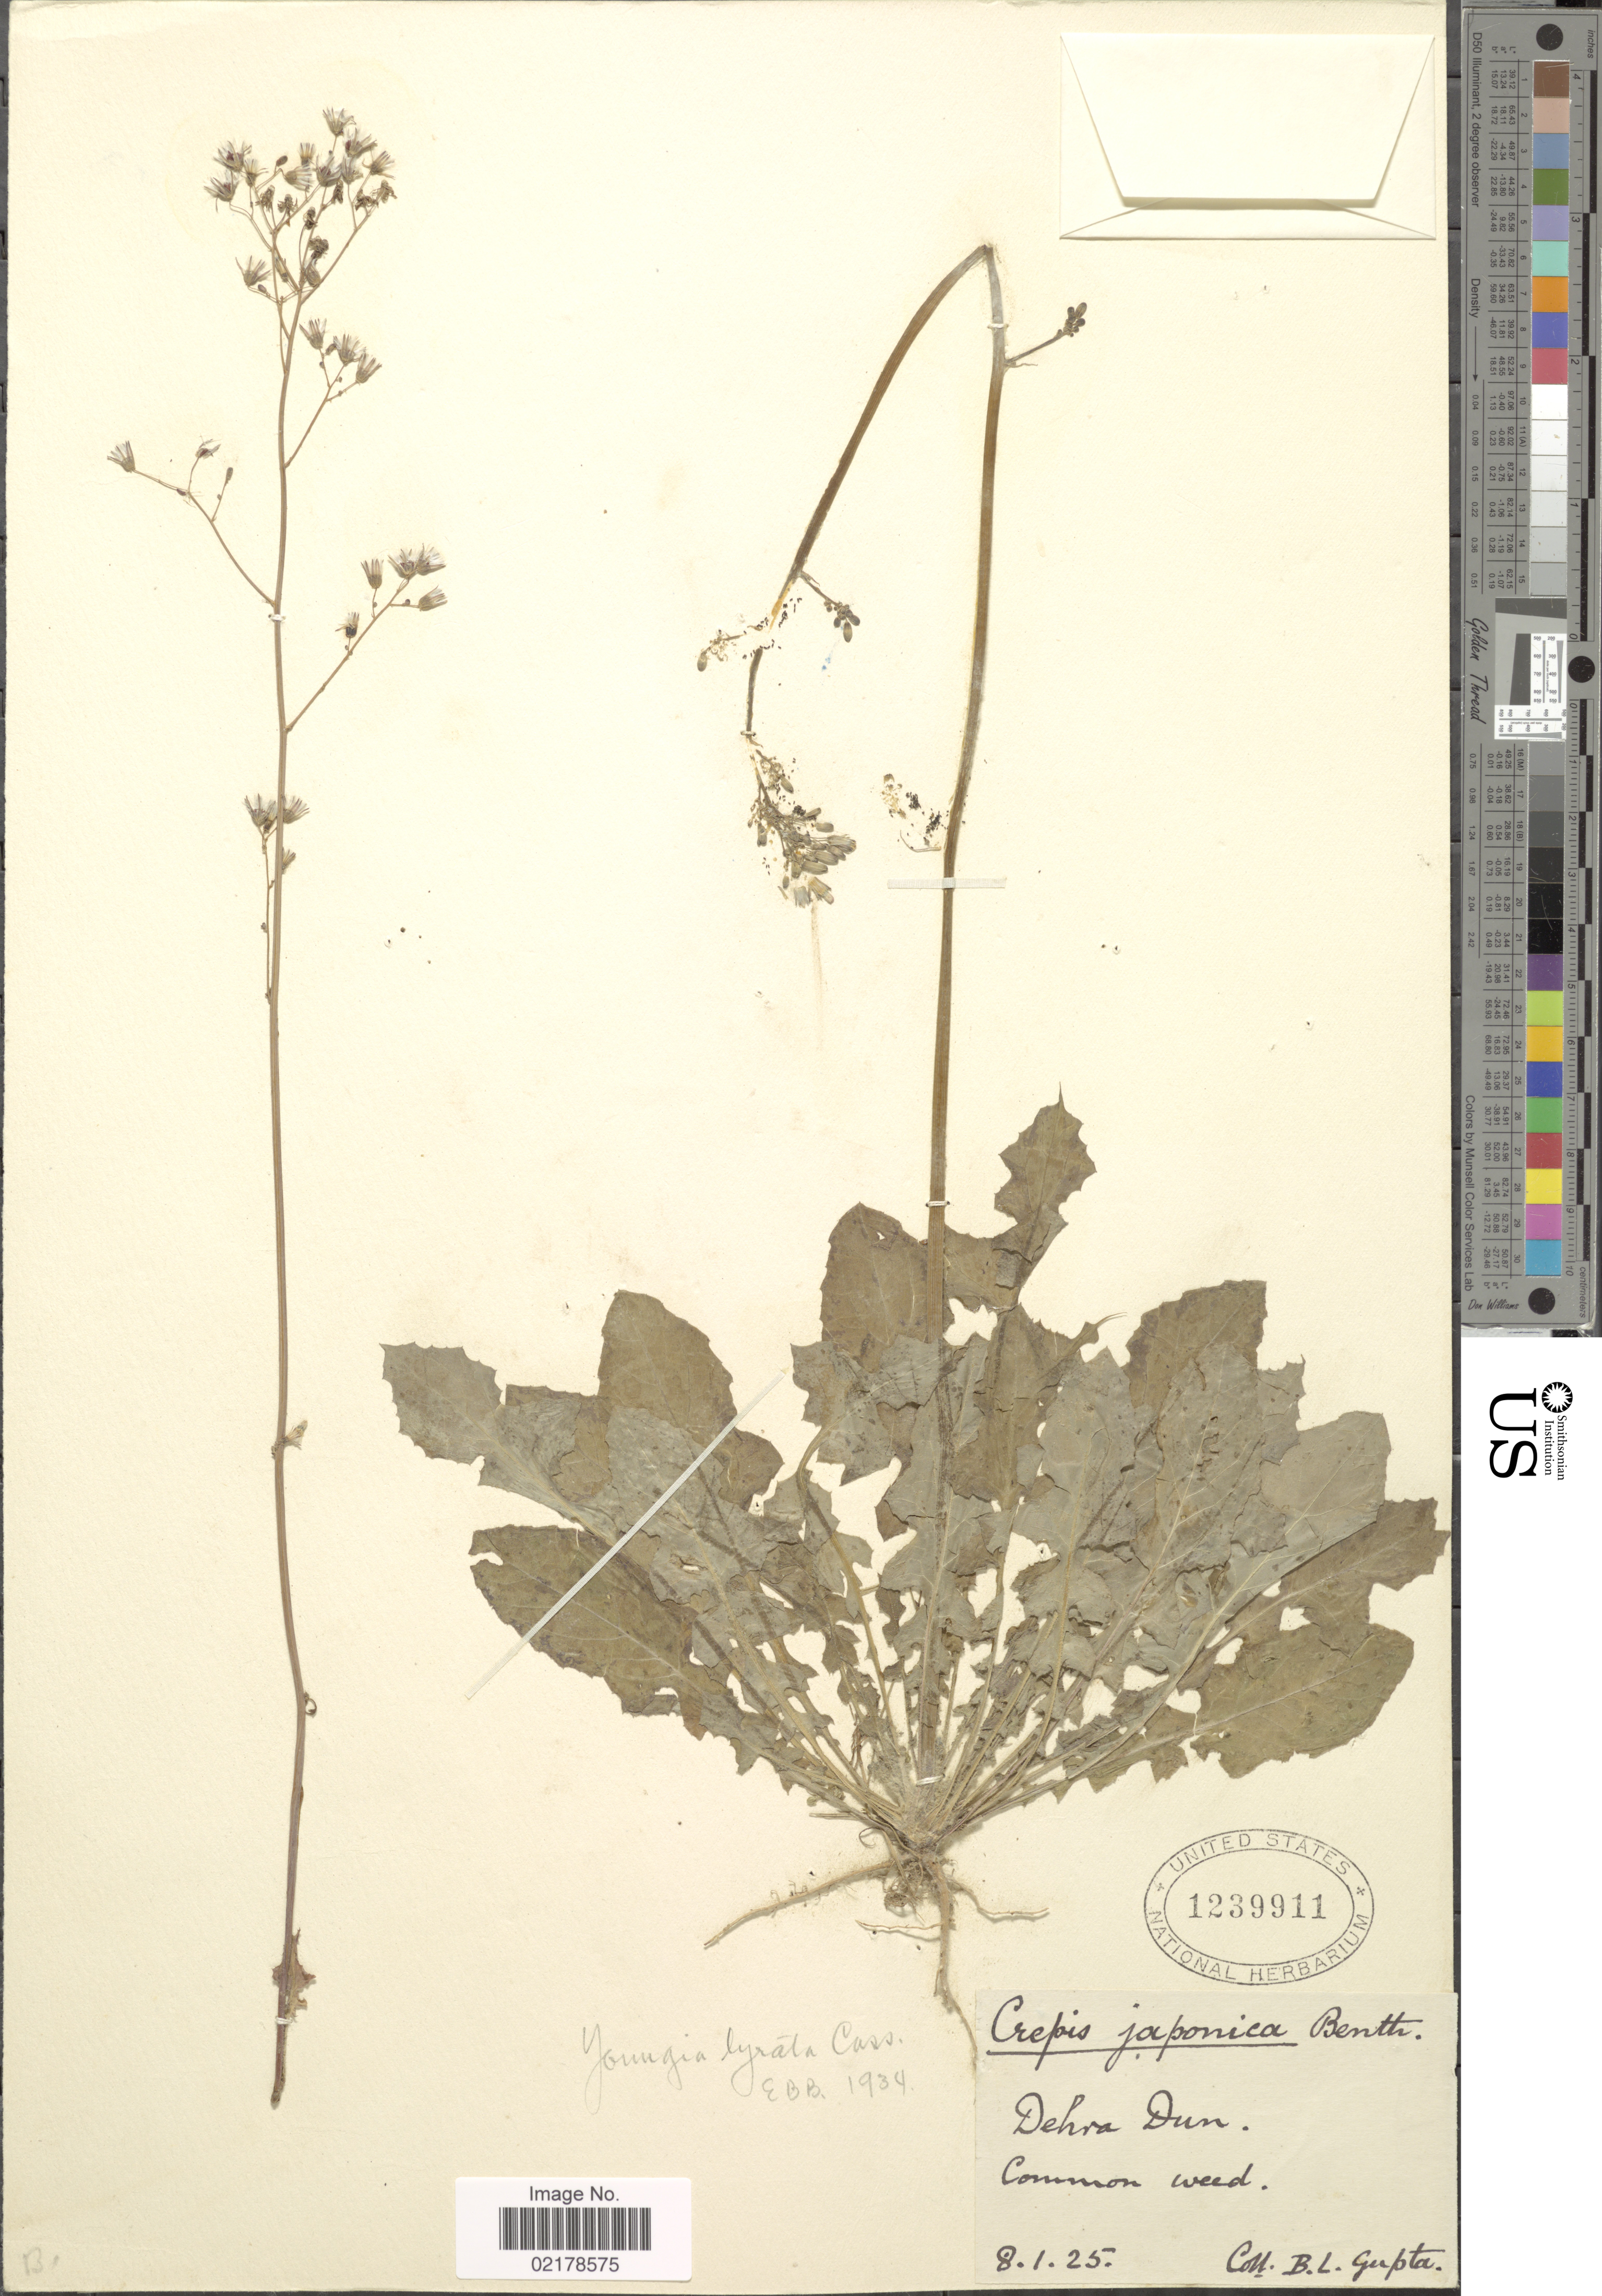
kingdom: Plantae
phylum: Tracheophyta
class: Magnoliopsida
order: Asterales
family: Asteraceae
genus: Youngia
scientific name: Youngia japonica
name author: (L.) DC.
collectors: B. L. Gupta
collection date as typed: Transcribed d/m/y: 8/1/25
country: India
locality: Dehra Dun, Common weed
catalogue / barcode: US 1239911